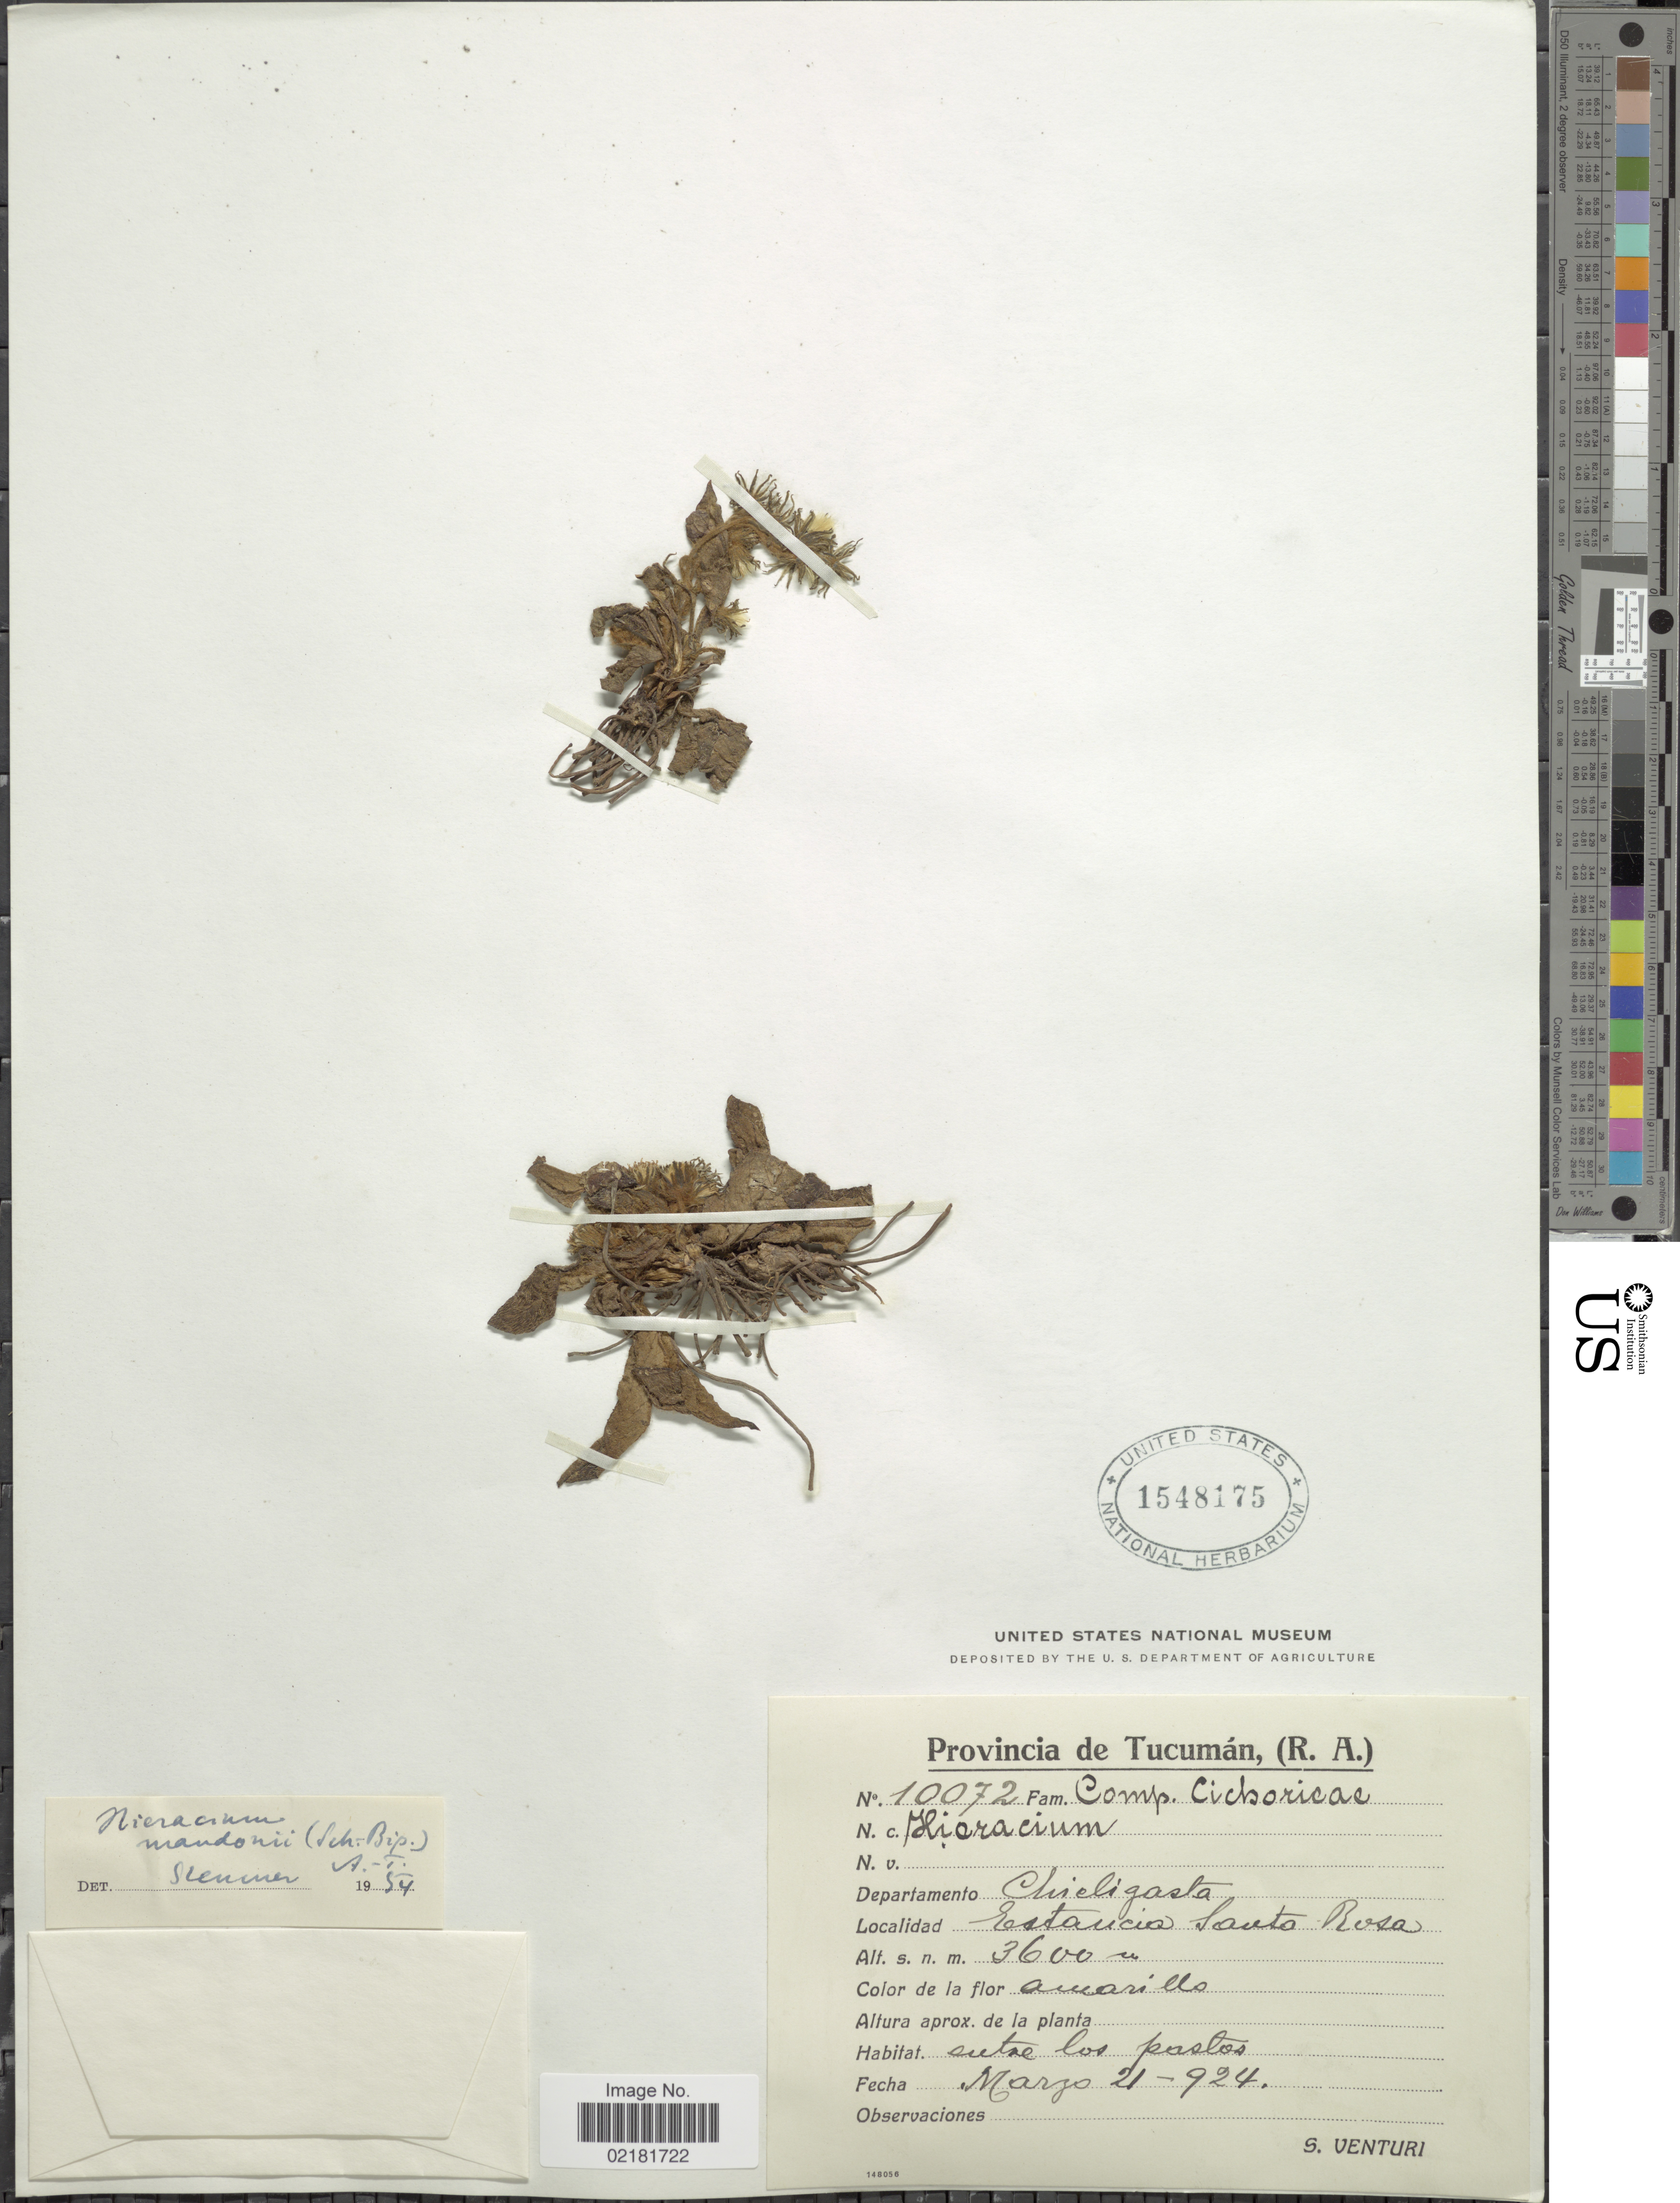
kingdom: Plantae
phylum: Tracheophyta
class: Magnoliopsida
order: Asterales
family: Asteraceae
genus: Hieracium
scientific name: Hieracium mandonii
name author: (Sch. Bip.) Arvet-Touvet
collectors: S. Venturi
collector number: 10072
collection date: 1924-03-21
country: Argentina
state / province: Tucuman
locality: (R.A.), Departamento Chicligasta, Estancia Santa Rosa.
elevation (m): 3600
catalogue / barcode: US 1548175